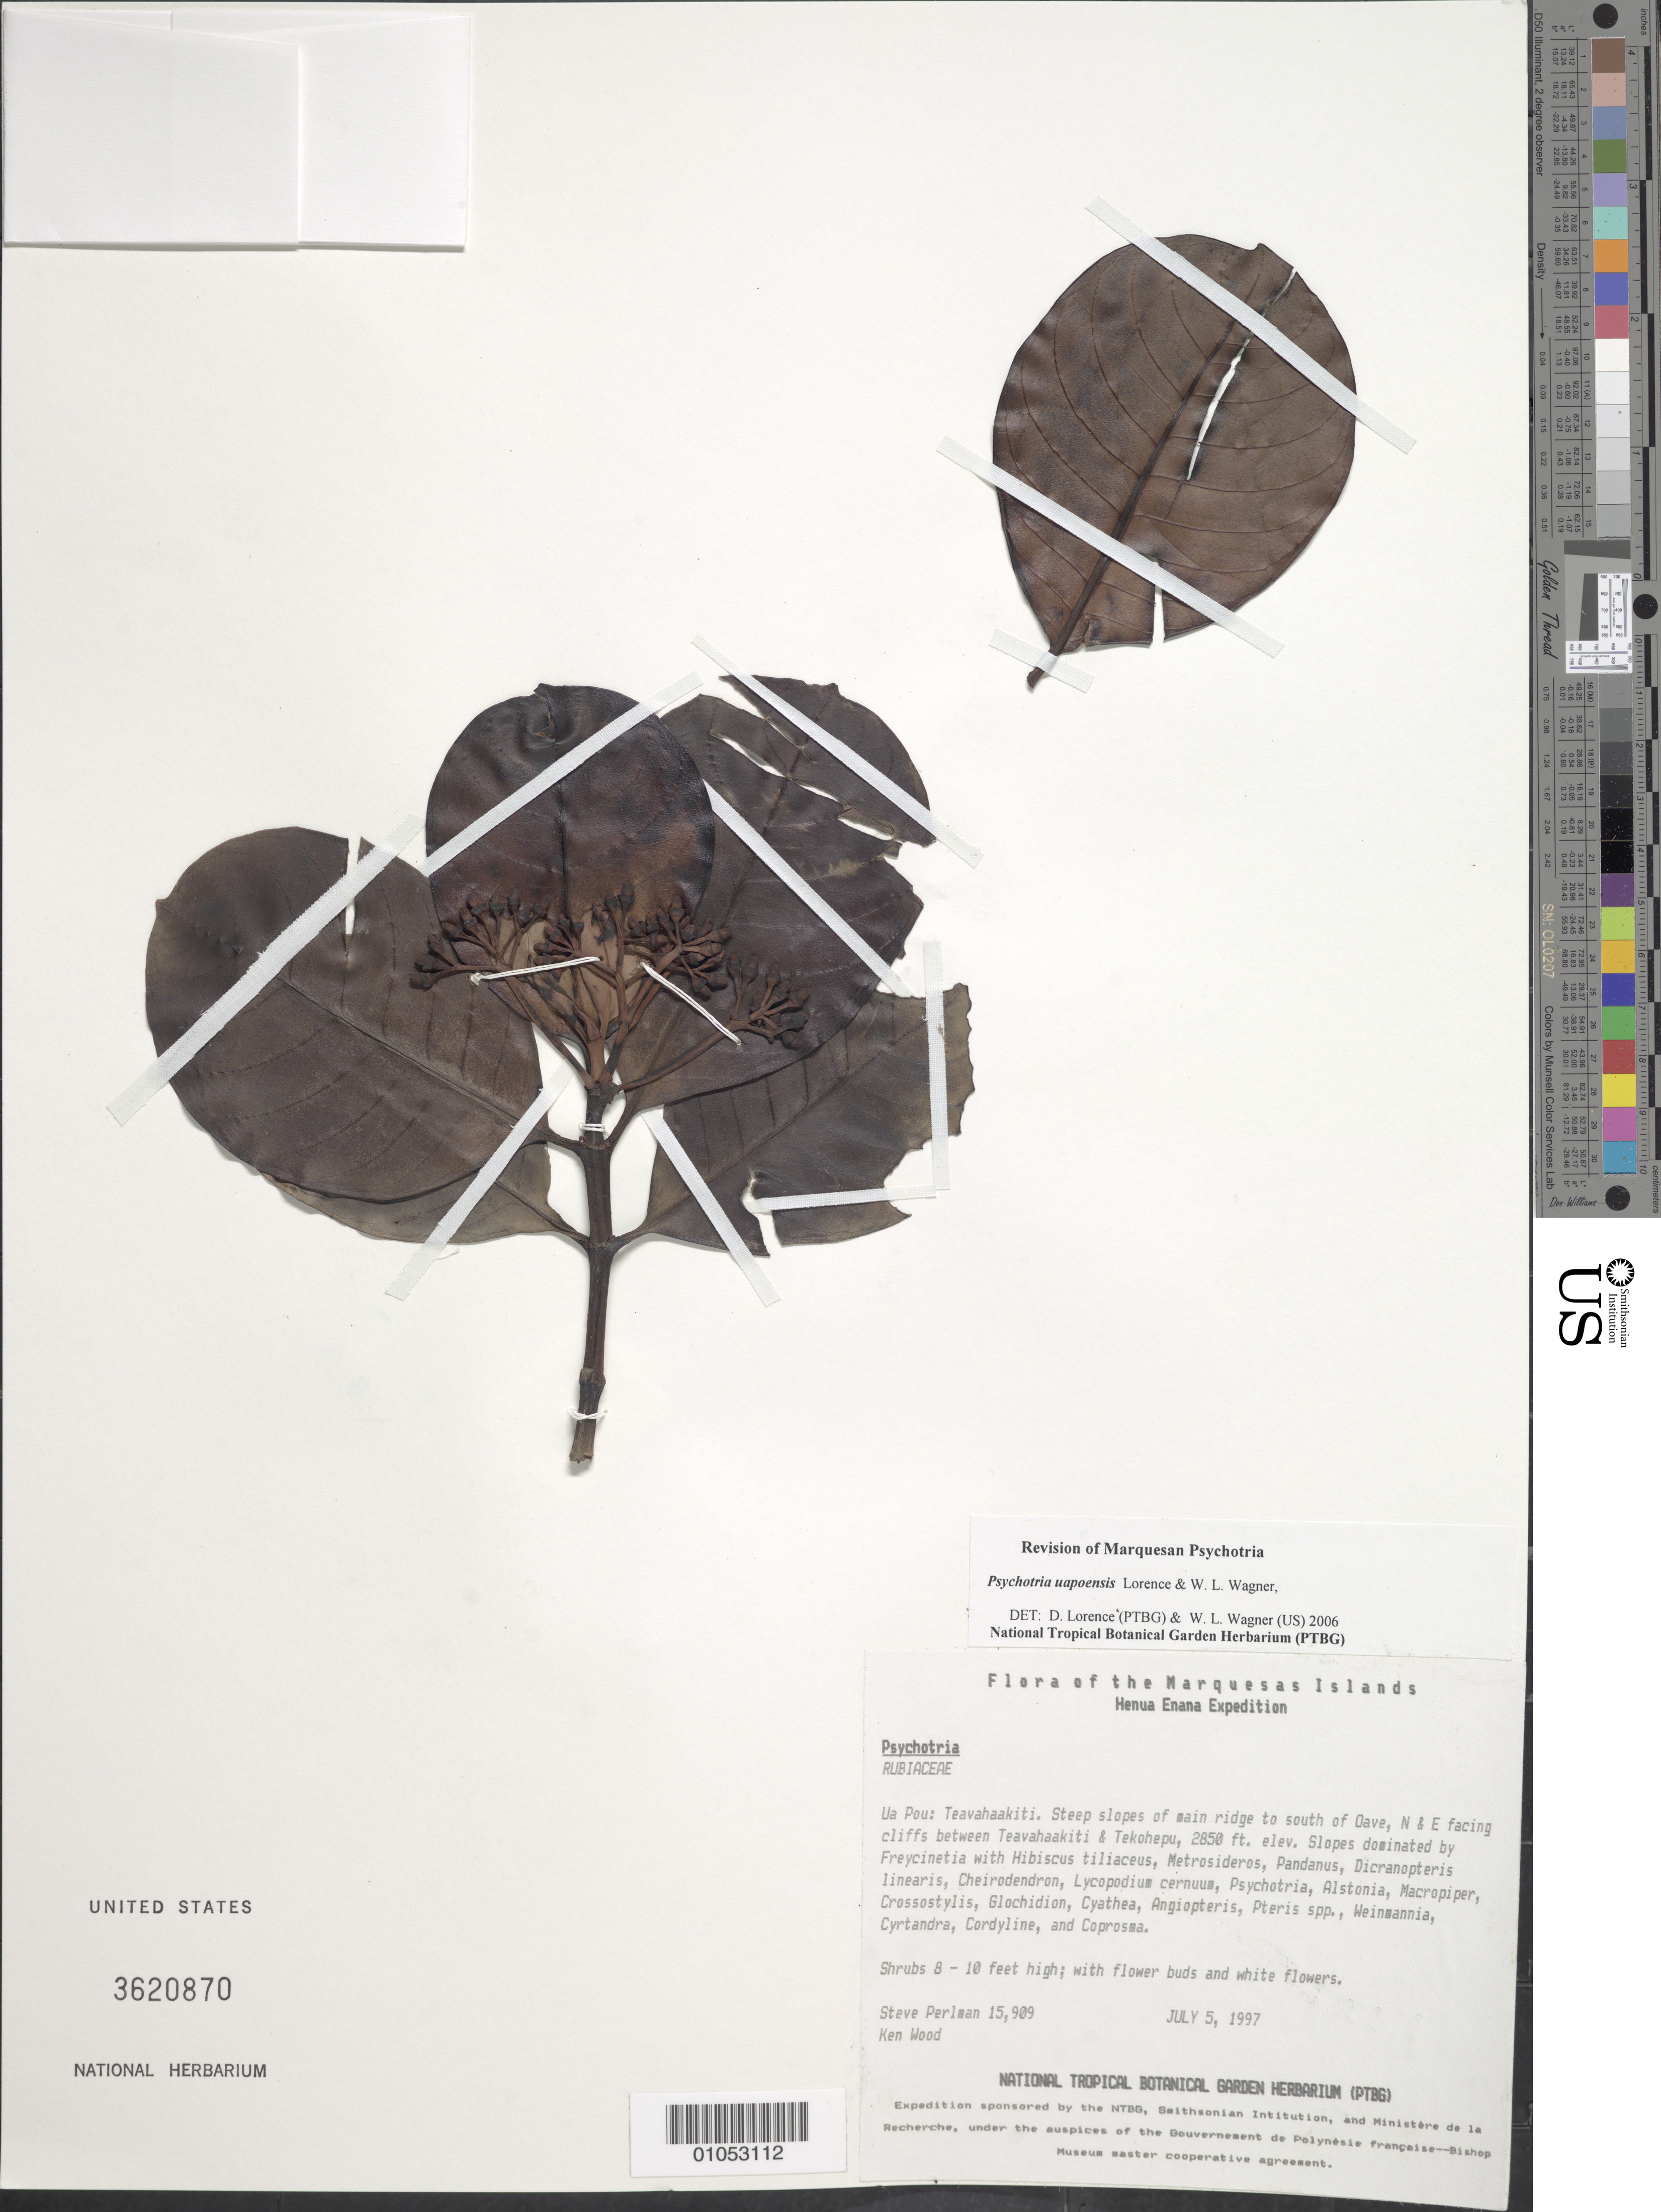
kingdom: Plantae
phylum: Tracheophyta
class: Magnoliopsida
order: Gentianales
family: Rubiaceae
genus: Psychotria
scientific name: Psychotria uapoensis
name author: Lorence & W.L. Wagner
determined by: Lorence, David H.; Wagner, W. H.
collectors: S. P. Perlman & K. R. Wood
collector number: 15909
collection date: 1997-07-05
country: French Polynesia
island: Ua Pou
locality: Teavahaakiti, steep slopes of main ridge to S of Oave, N & E facing cliffs between Teavahaakiti & Tekohepu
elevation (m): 869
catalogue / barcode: US 3620870